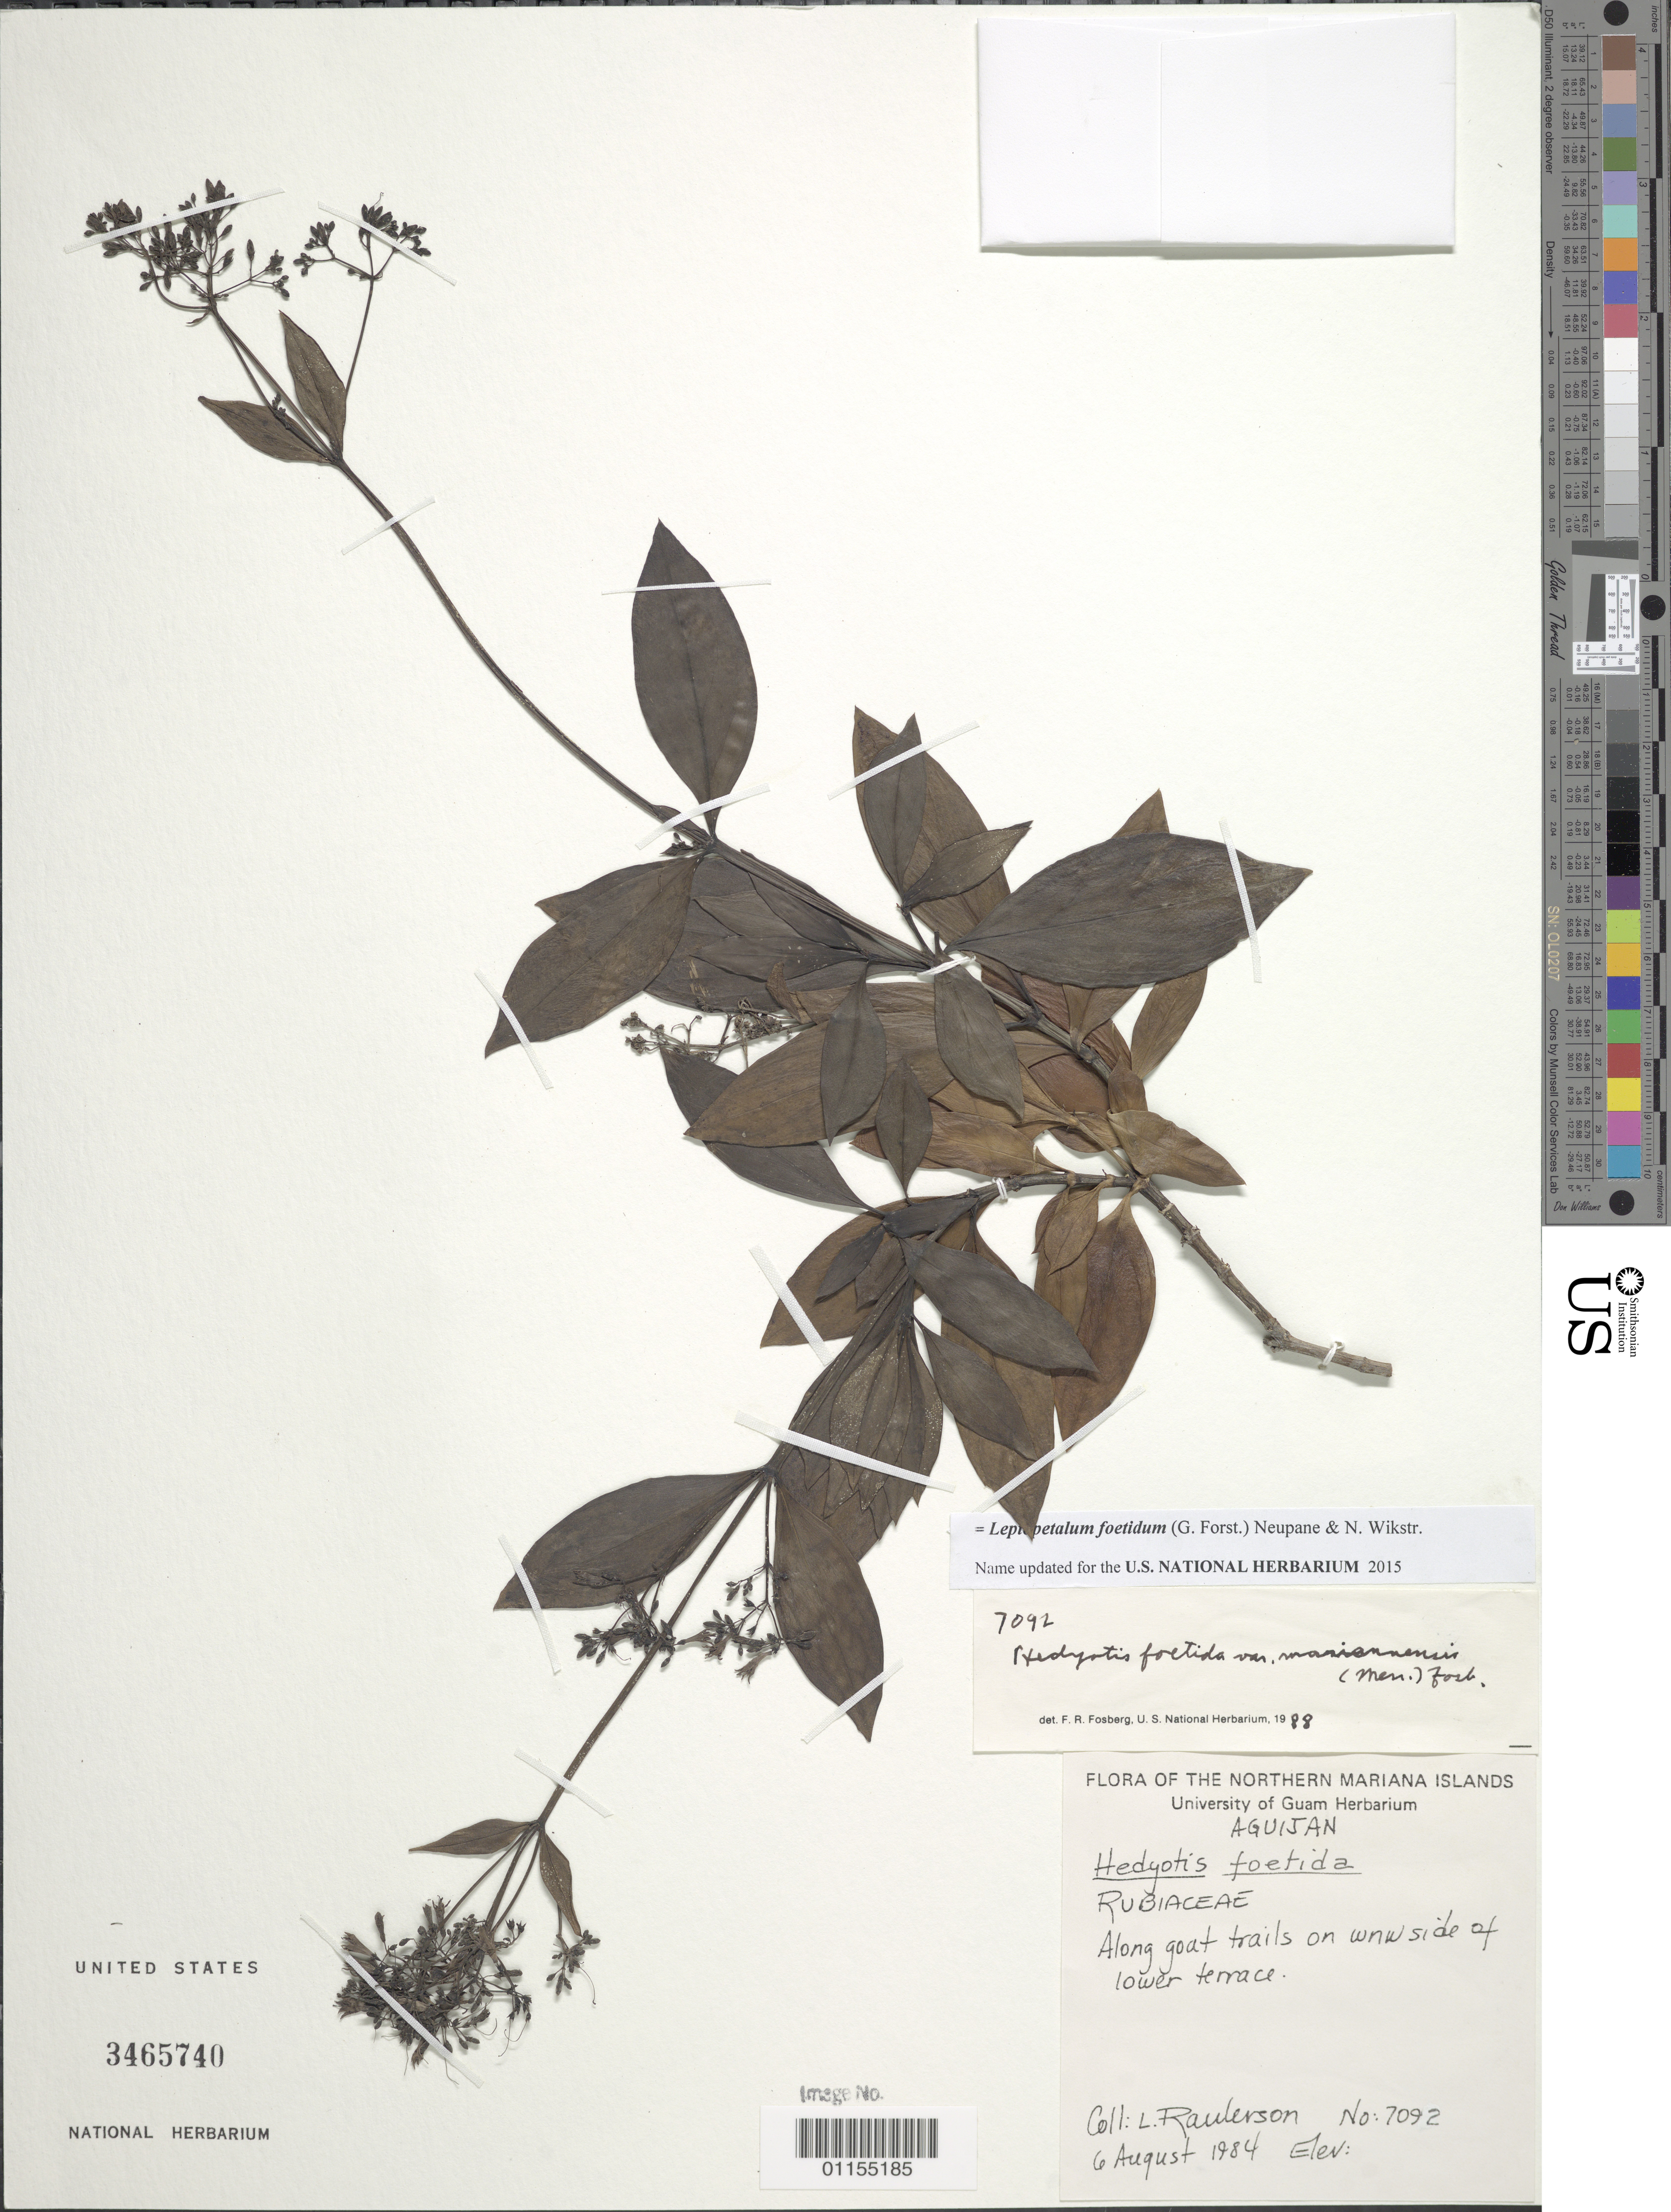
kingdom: Plantae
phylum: Tracheophyta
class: Magnoliopsida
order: Gentianales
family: Rubiaceae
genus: Leptopetalum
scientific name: Leptopetalum foetidum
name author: (G. Forst.) Neupane & N. Wikstr.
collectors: L. Raulerson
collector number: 7092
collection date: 1984-08-06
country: Northern Mariana Islands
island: Aguijan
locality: Along goat trails on WNW side of lower terrace.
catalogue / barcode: US 3465740